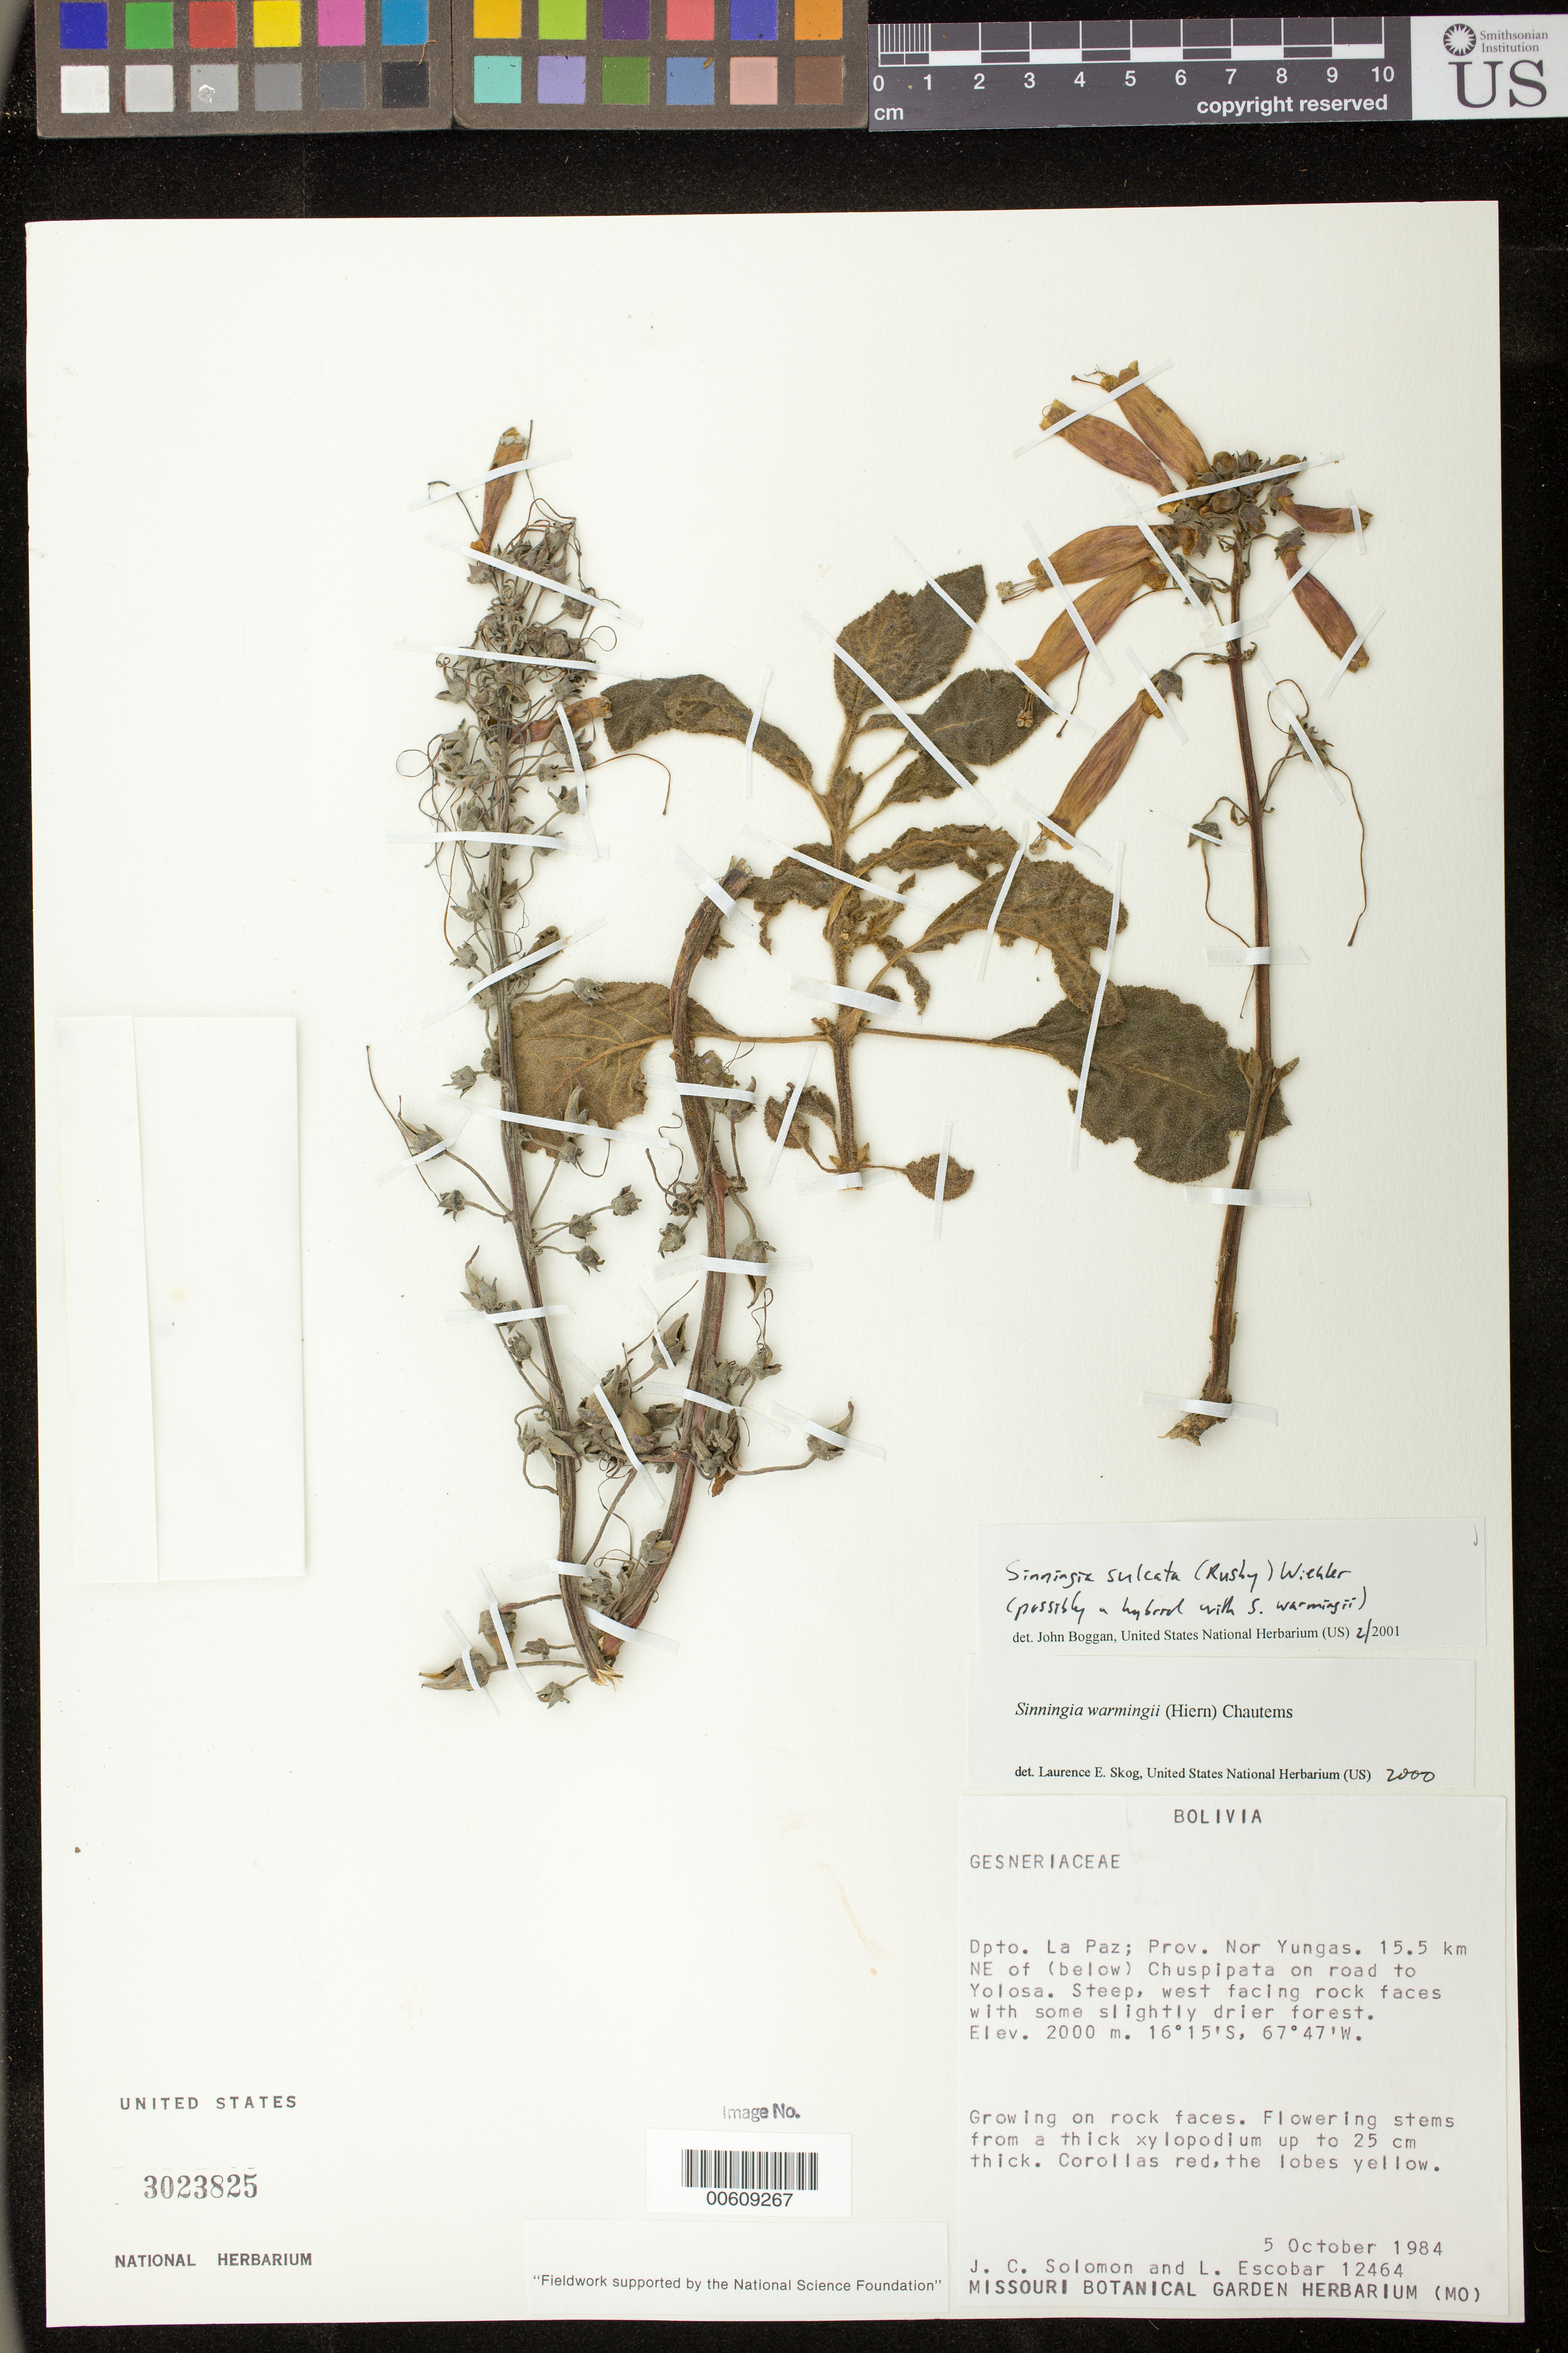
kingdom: Plantae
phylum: Tracheophyta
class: Magnoliopsida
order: Lamiales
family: Gesneriaceae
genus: Sinningia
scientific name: Sinningia sulcata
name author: (Rusby) Wiehler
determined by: Boggan, J. K., (US), NMNH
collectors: J. C. Solomon & L. Escobar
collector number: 12464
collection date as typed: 05 Oct 1984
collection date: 1984-10-05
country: Bolivia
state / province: La Paz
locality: Prov. Nor Yungas, 15.5 km NE of (below) Chuspipata on road to Yolosa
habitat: Steep, west facing rock faces with some slightly drier forest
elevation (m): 2000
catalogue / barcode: US 3023825